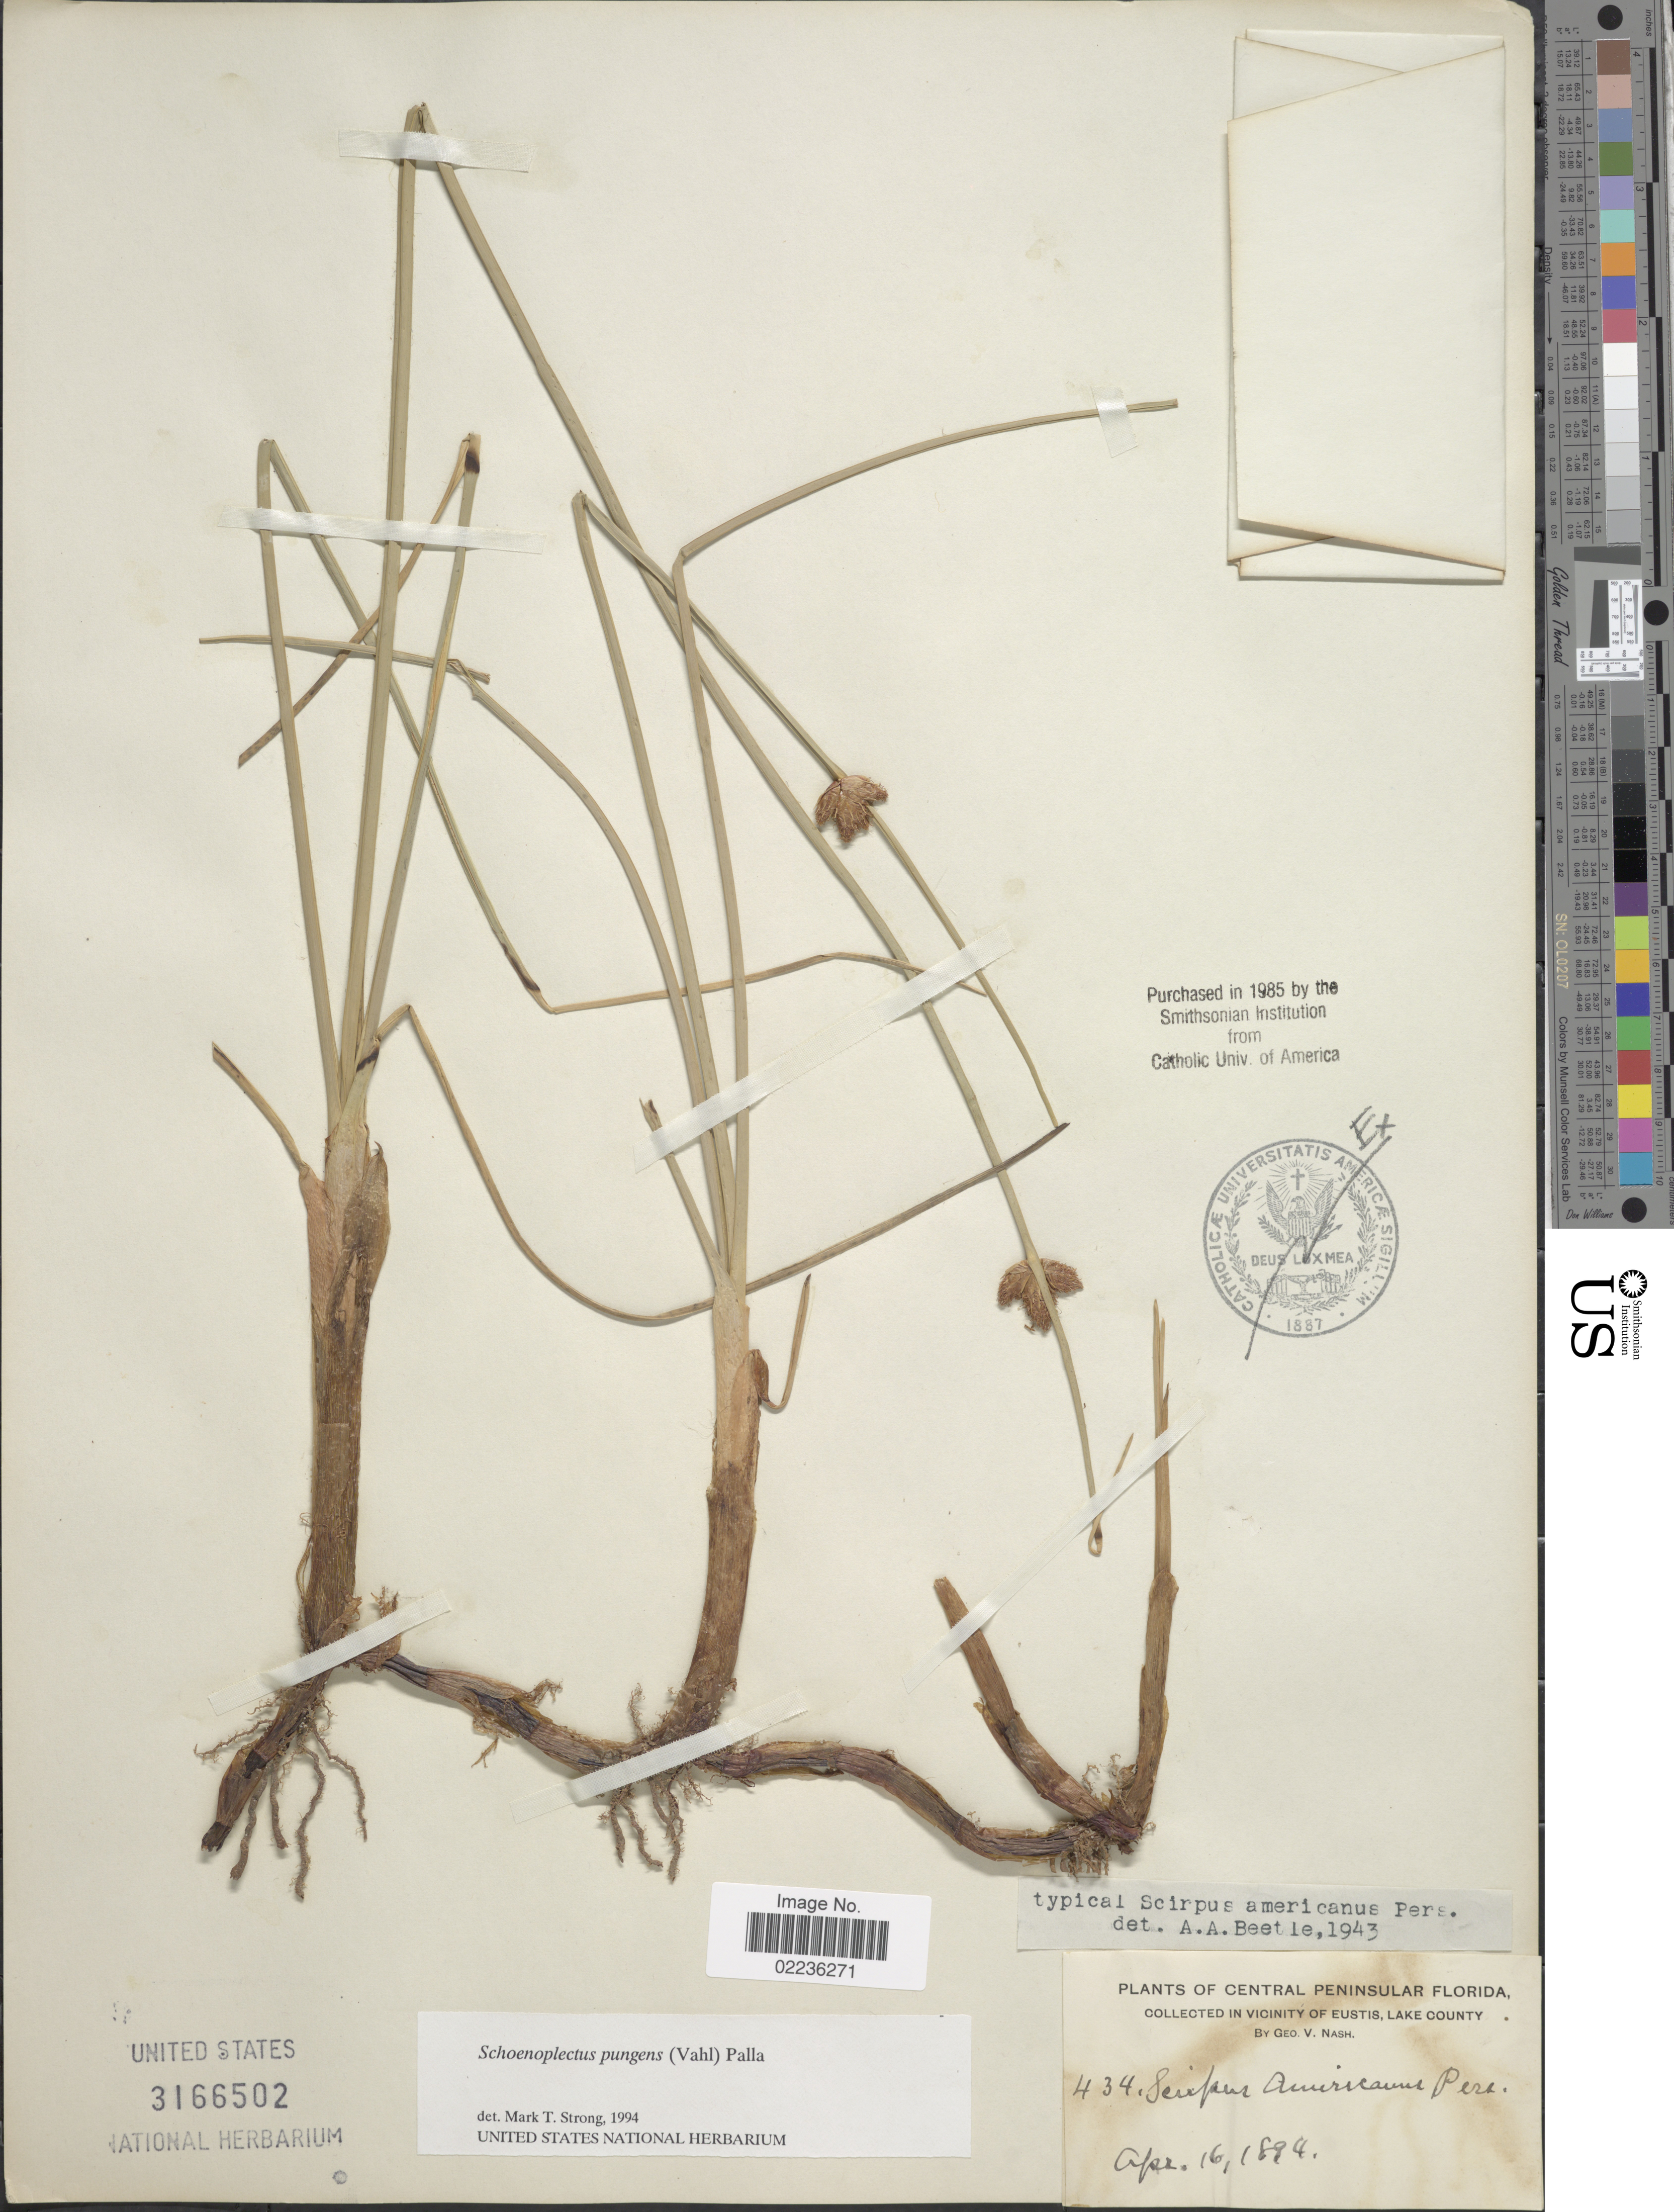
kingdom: Plantae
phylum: Tracheophyta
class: Liliopsida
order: Poales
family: Cyperaceae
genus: Schoenoplectus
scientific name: Schoenoplectus pungens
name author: (Vahl) Palla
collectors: G. V. Nash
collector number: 434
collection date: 1894-04-16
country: United States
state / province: Florida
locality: Central Peninsular Florida. Vicinity of Eustis, Lake County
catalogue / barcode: US 3166502